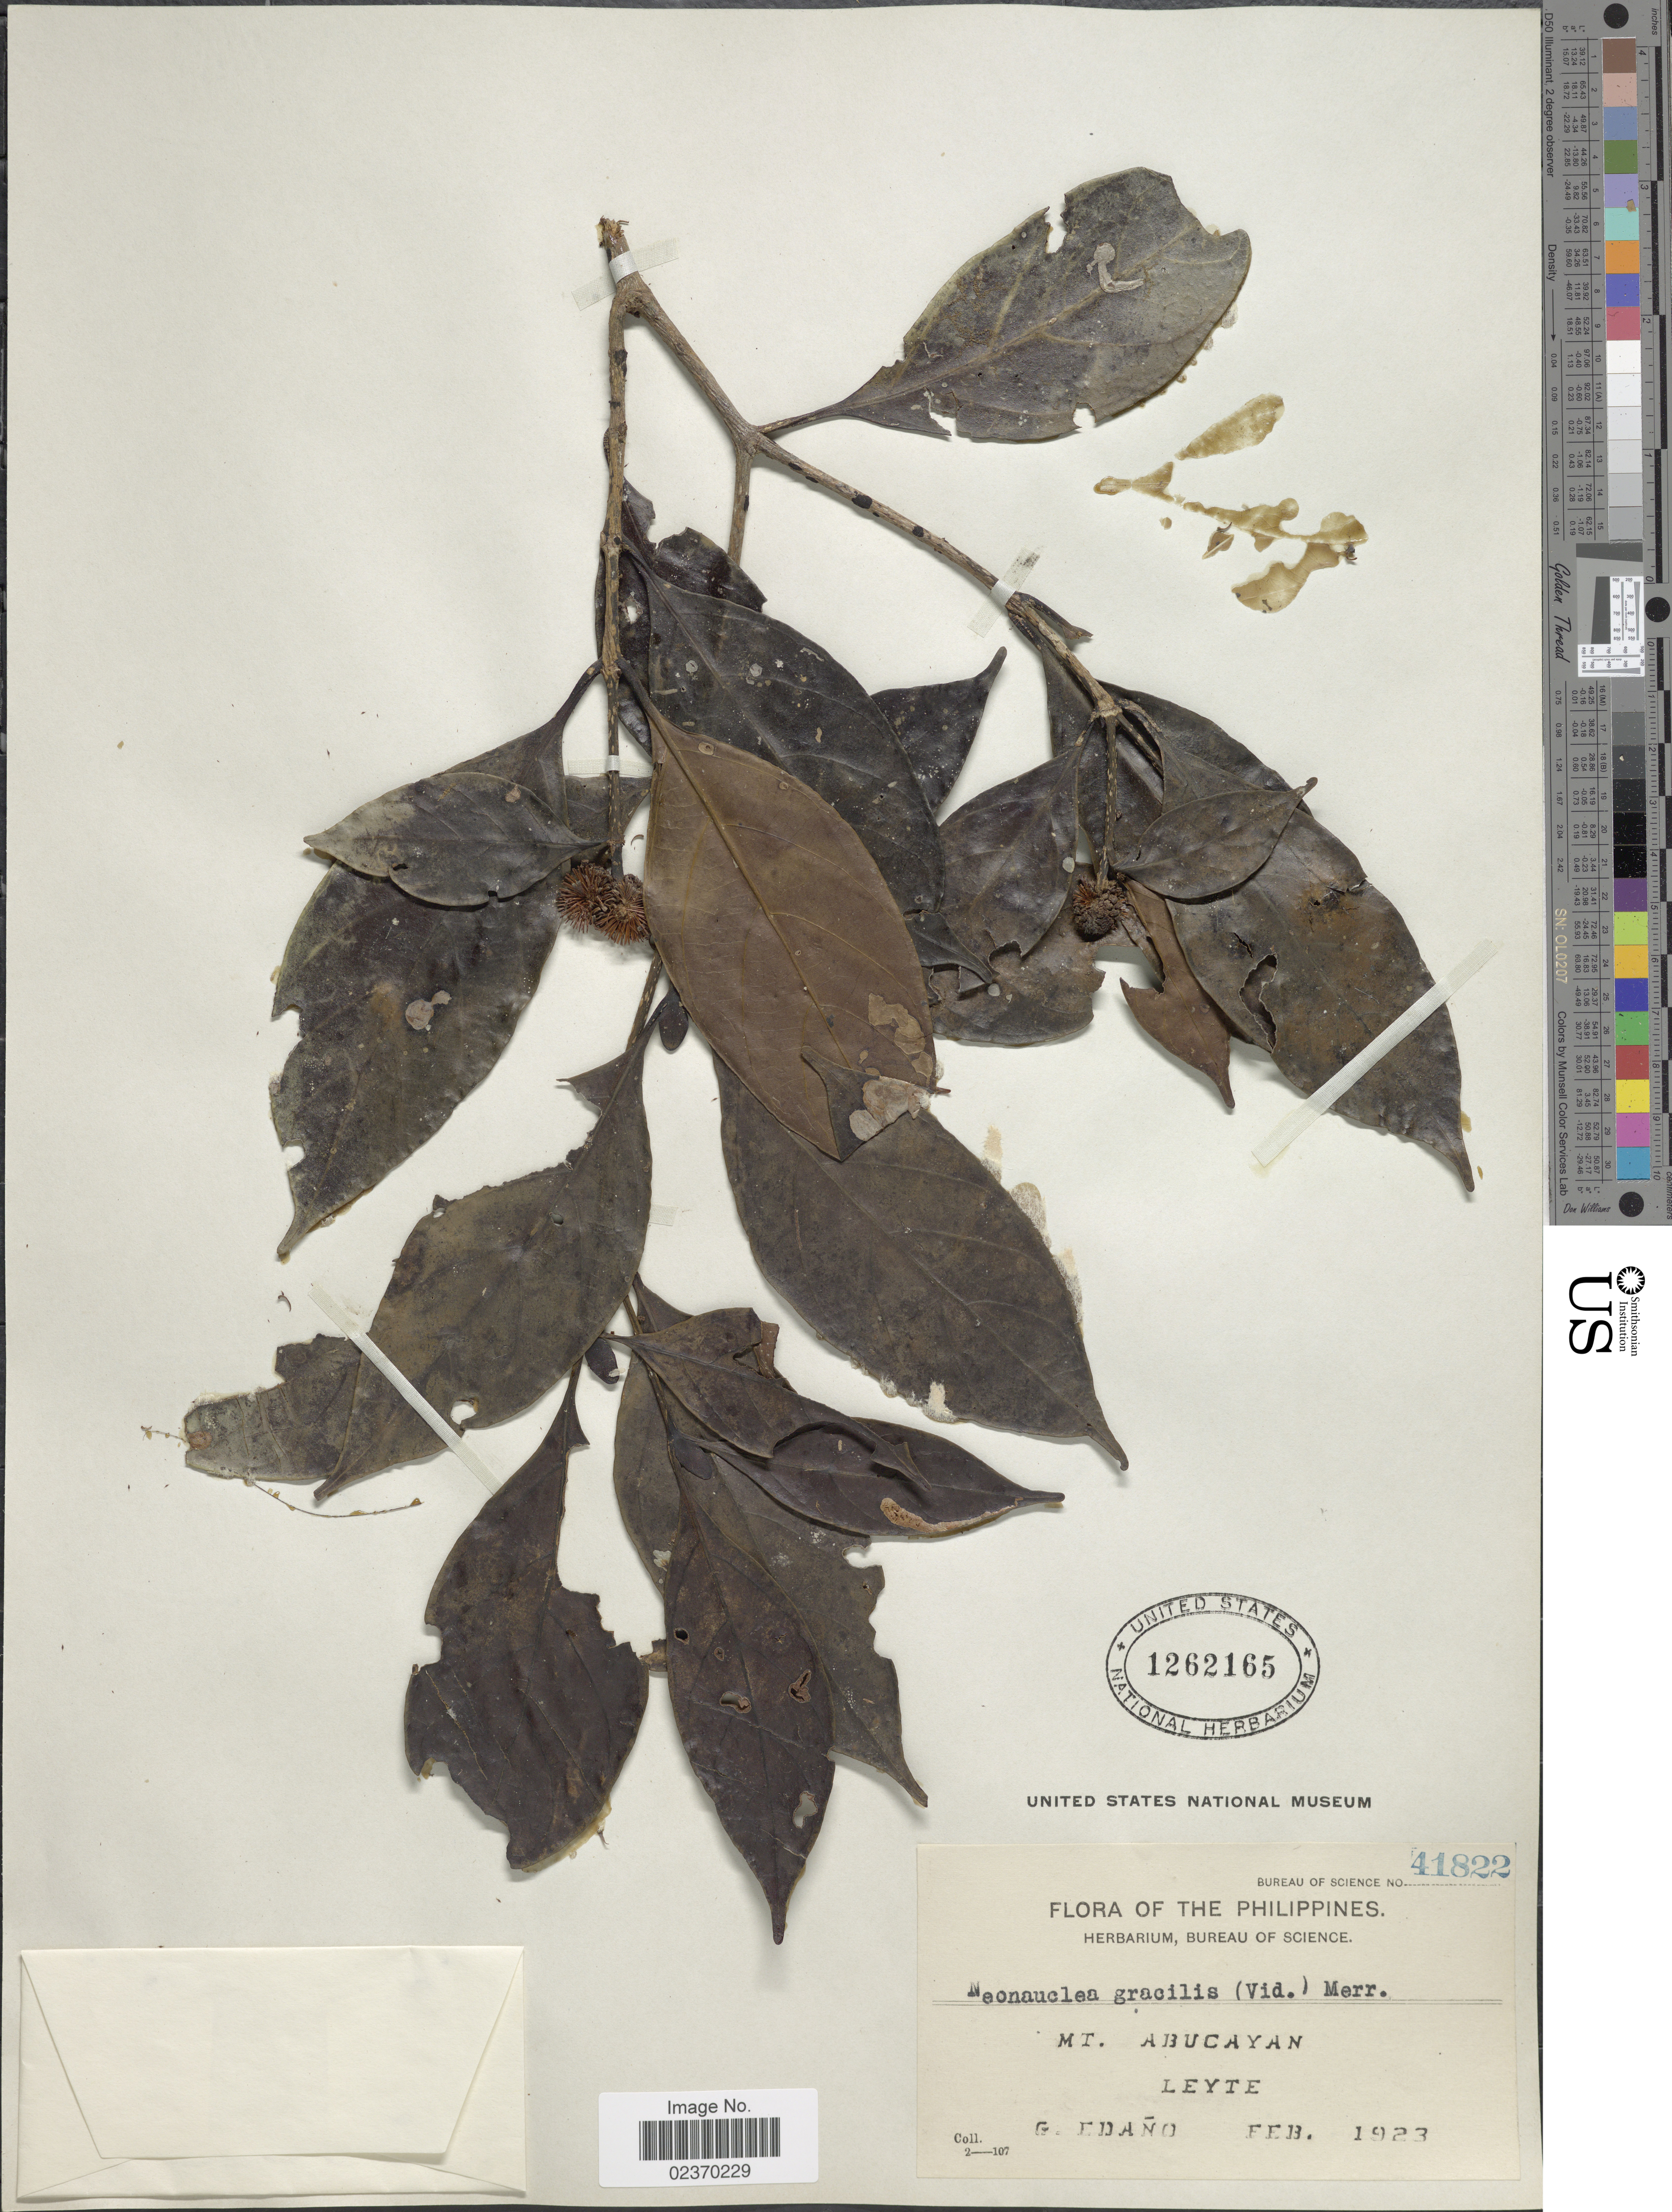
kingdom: Plantae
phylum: Tracheophyta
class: Magnoliopsida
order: Gentianales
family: Rubiaceae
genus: Neonauclea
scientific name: Neonauclea gracilis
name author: (Vidal) Merr.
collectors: G. Edaño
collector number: Bureau of Science 41822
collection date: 1923-02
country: Philippines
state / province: Eastern Visayas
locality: Mt Abucayan, Leyte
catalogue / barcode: US 1262165